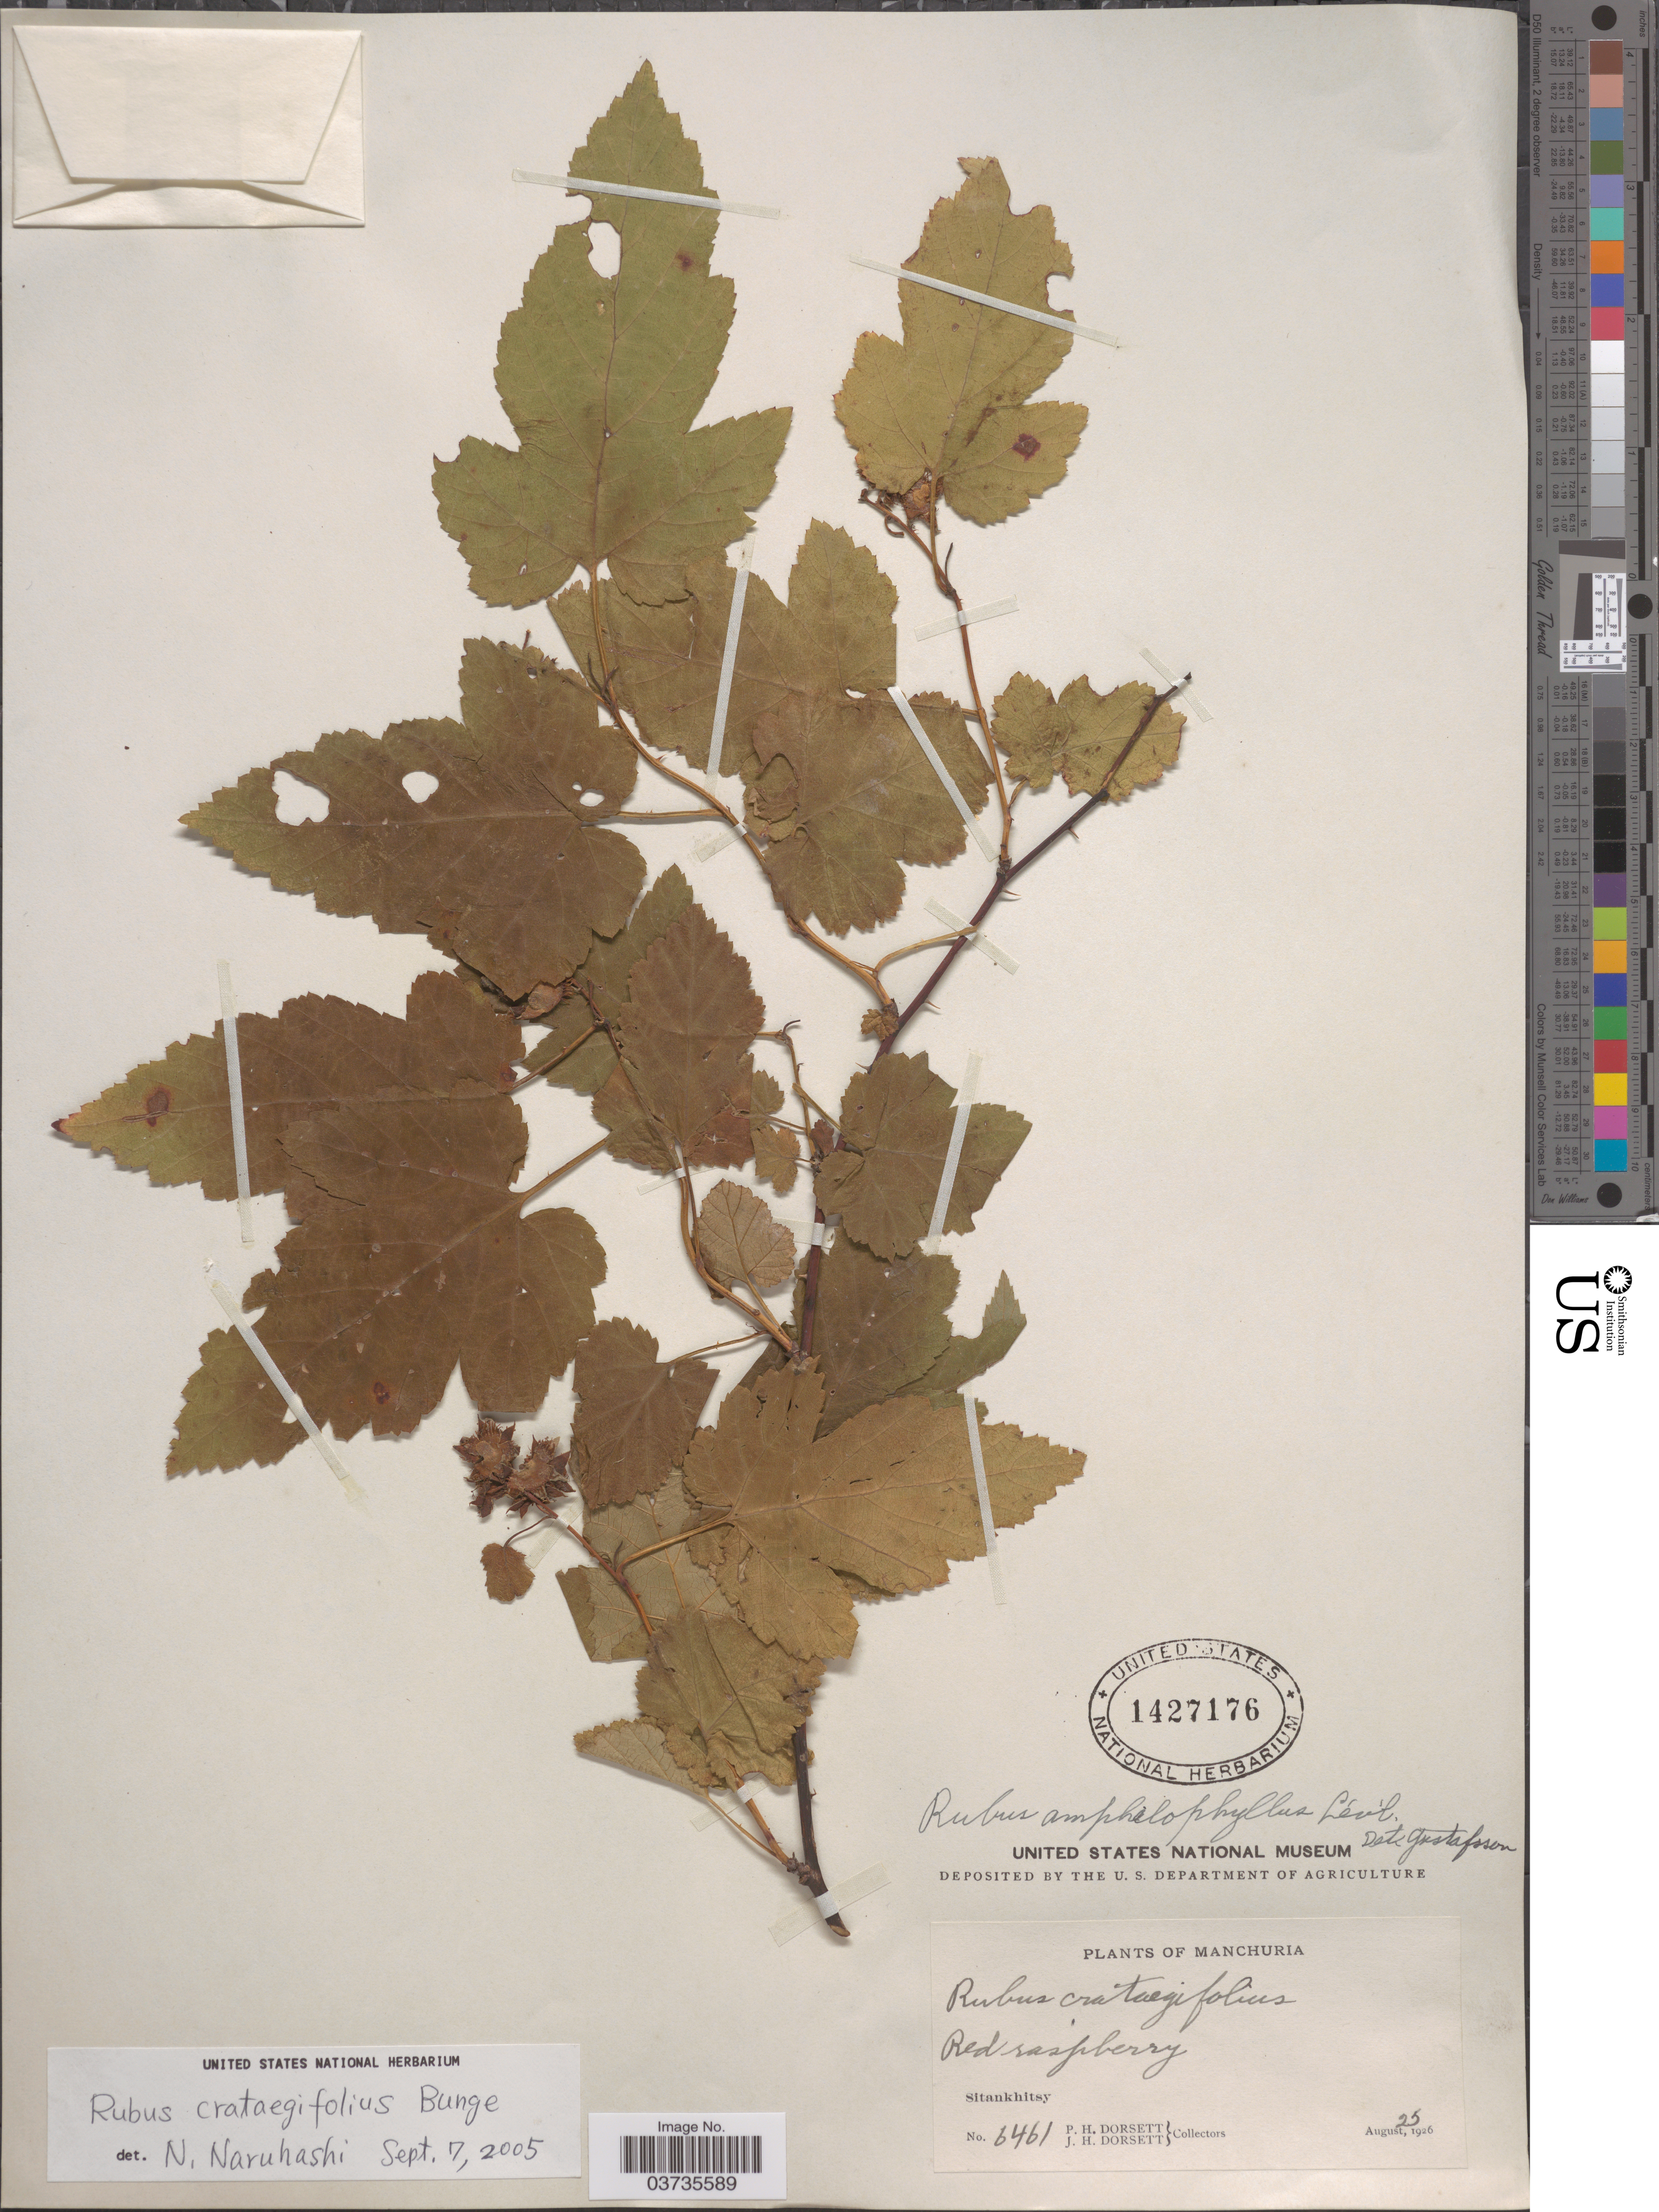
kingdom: Plantae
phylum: Tracheophyta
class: Magnoliopsida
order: Rosales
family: Rosaceae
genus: Rubus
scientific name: Rubus crataegifolius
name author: Bunge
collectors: P. H. Dorsett & J. Dorsett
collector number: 6461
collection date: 1926-08-25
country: China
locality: Manchuria. Sitankhitsy.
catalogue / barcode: US 1427176